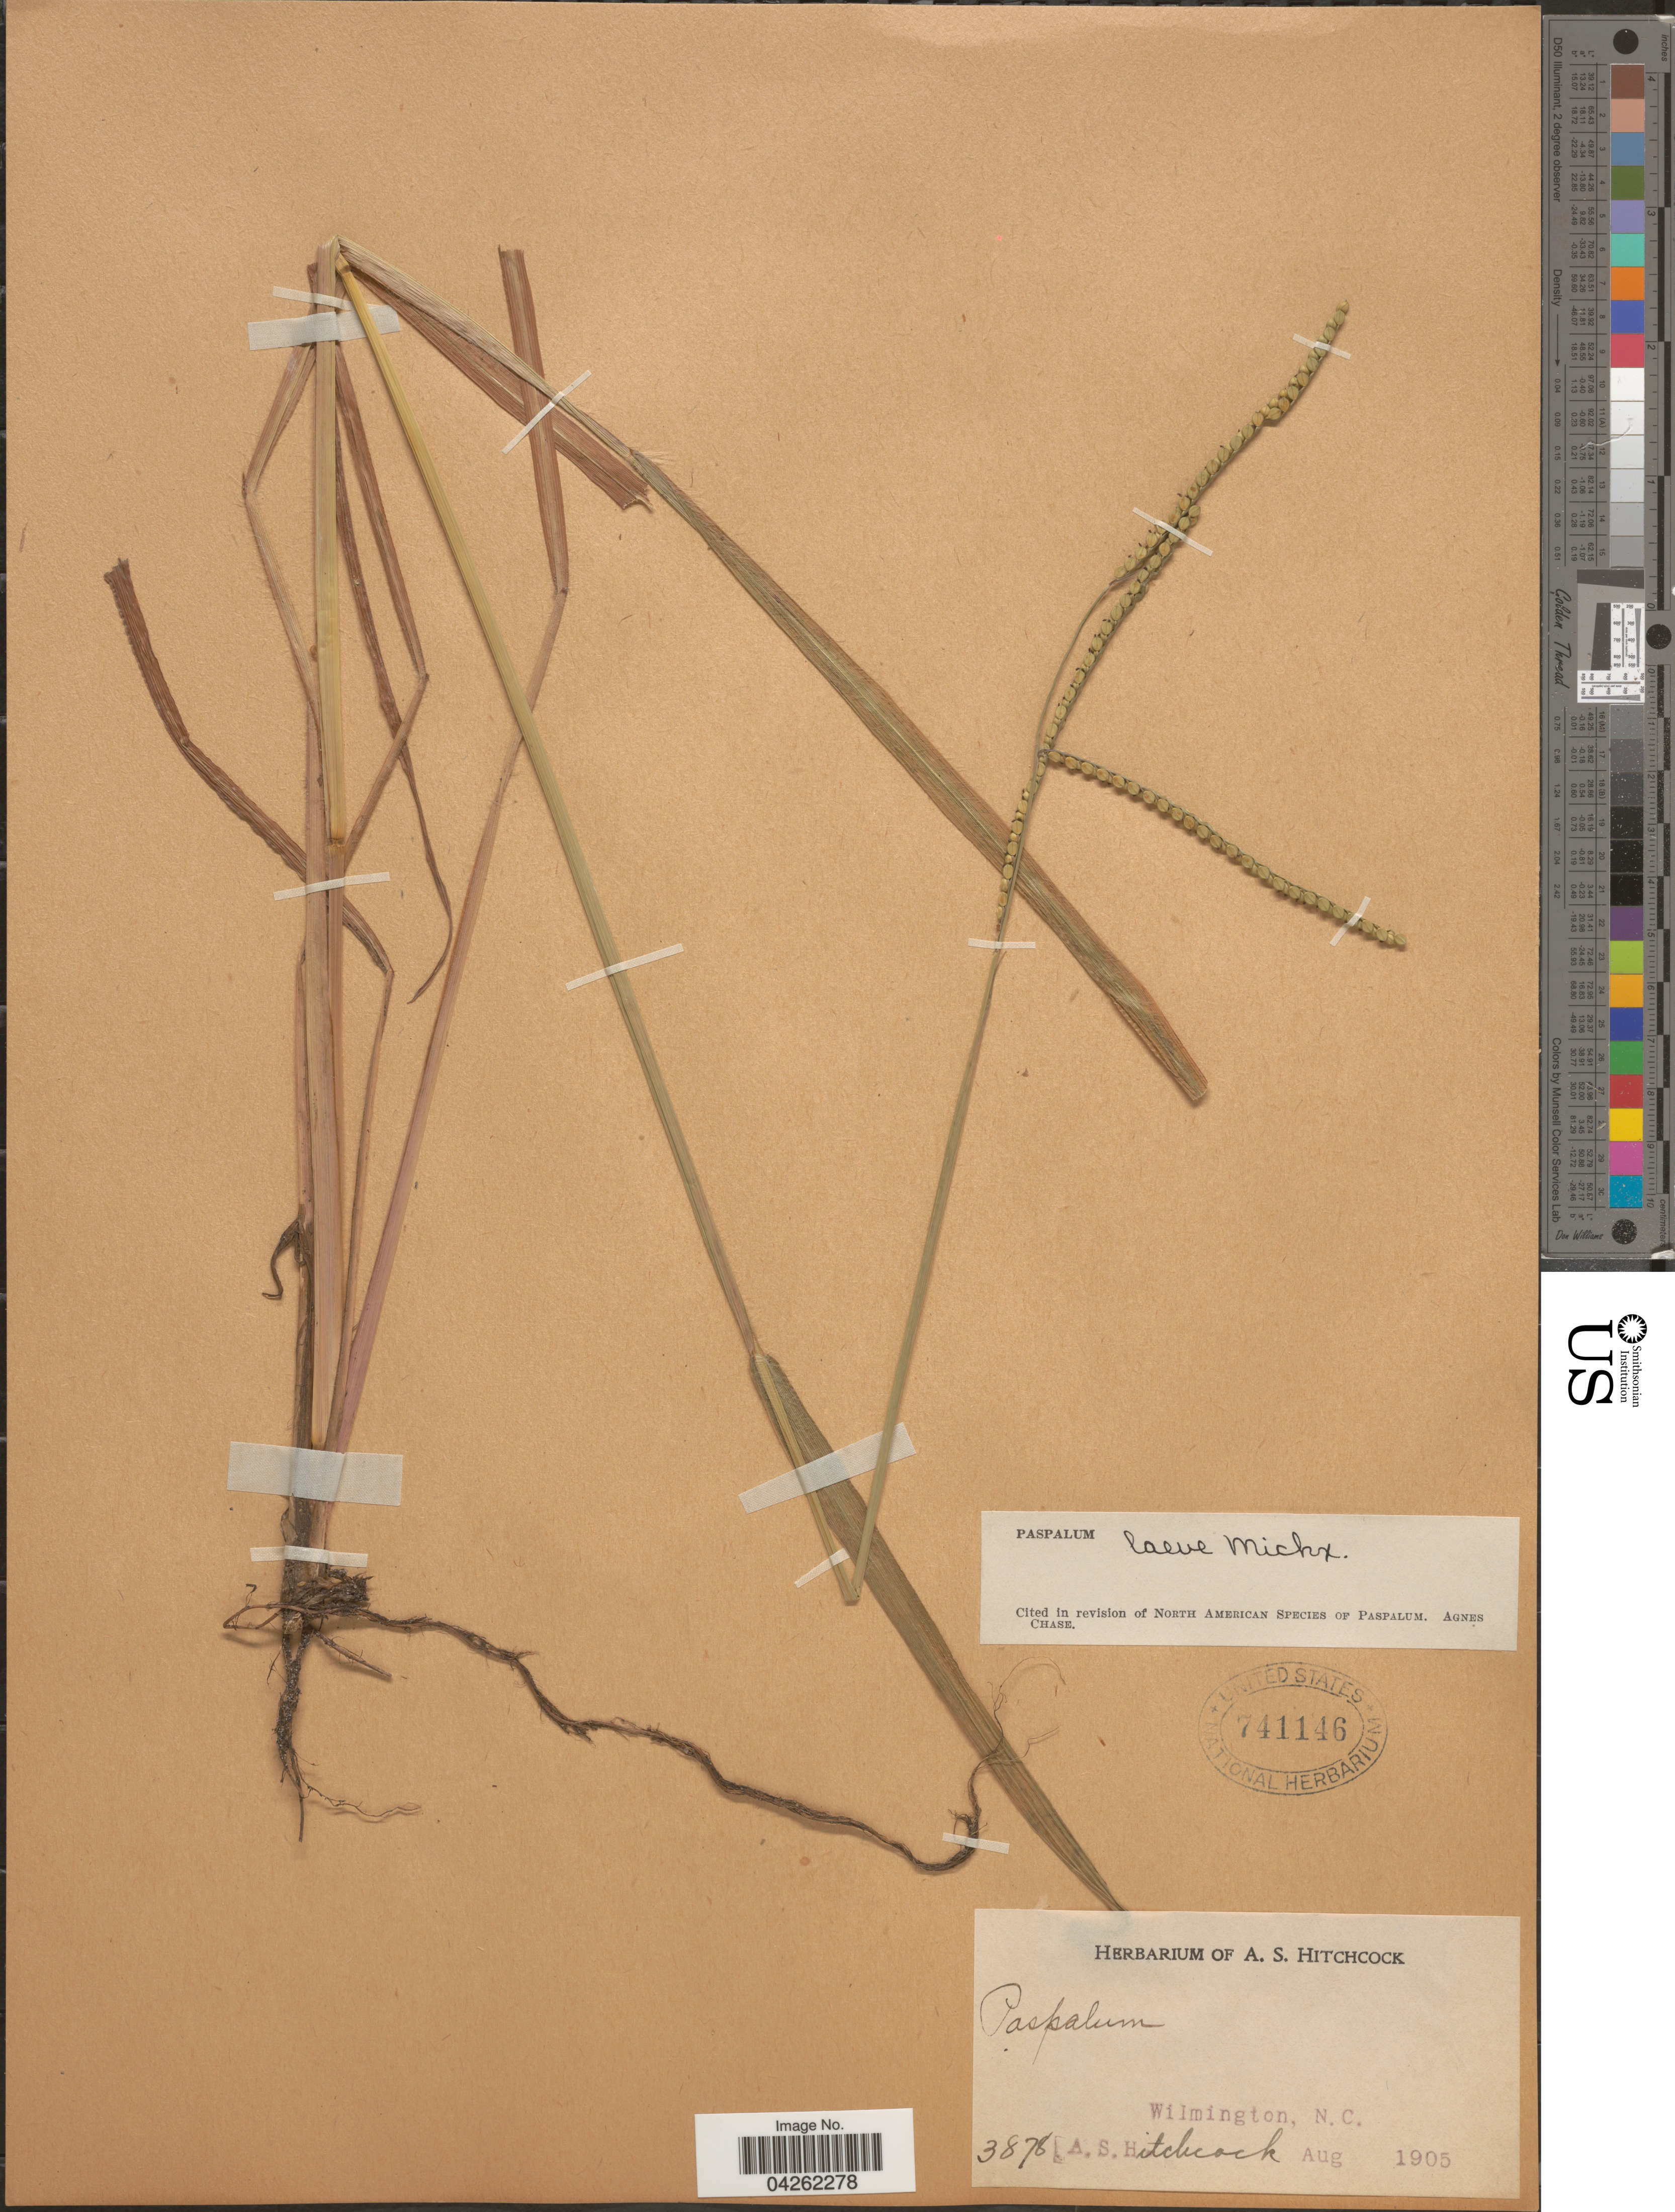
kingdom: Plantae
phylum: Tracheophyta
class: Liliopsida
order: Poales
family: Poaceae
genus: Paspalum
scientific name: Paspalum laeve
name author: Michx.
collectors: A. S. Hitchcock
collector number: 3878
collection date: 1905-08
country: United States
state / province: North Carolina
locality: Wilmington.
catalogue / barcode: US 741146